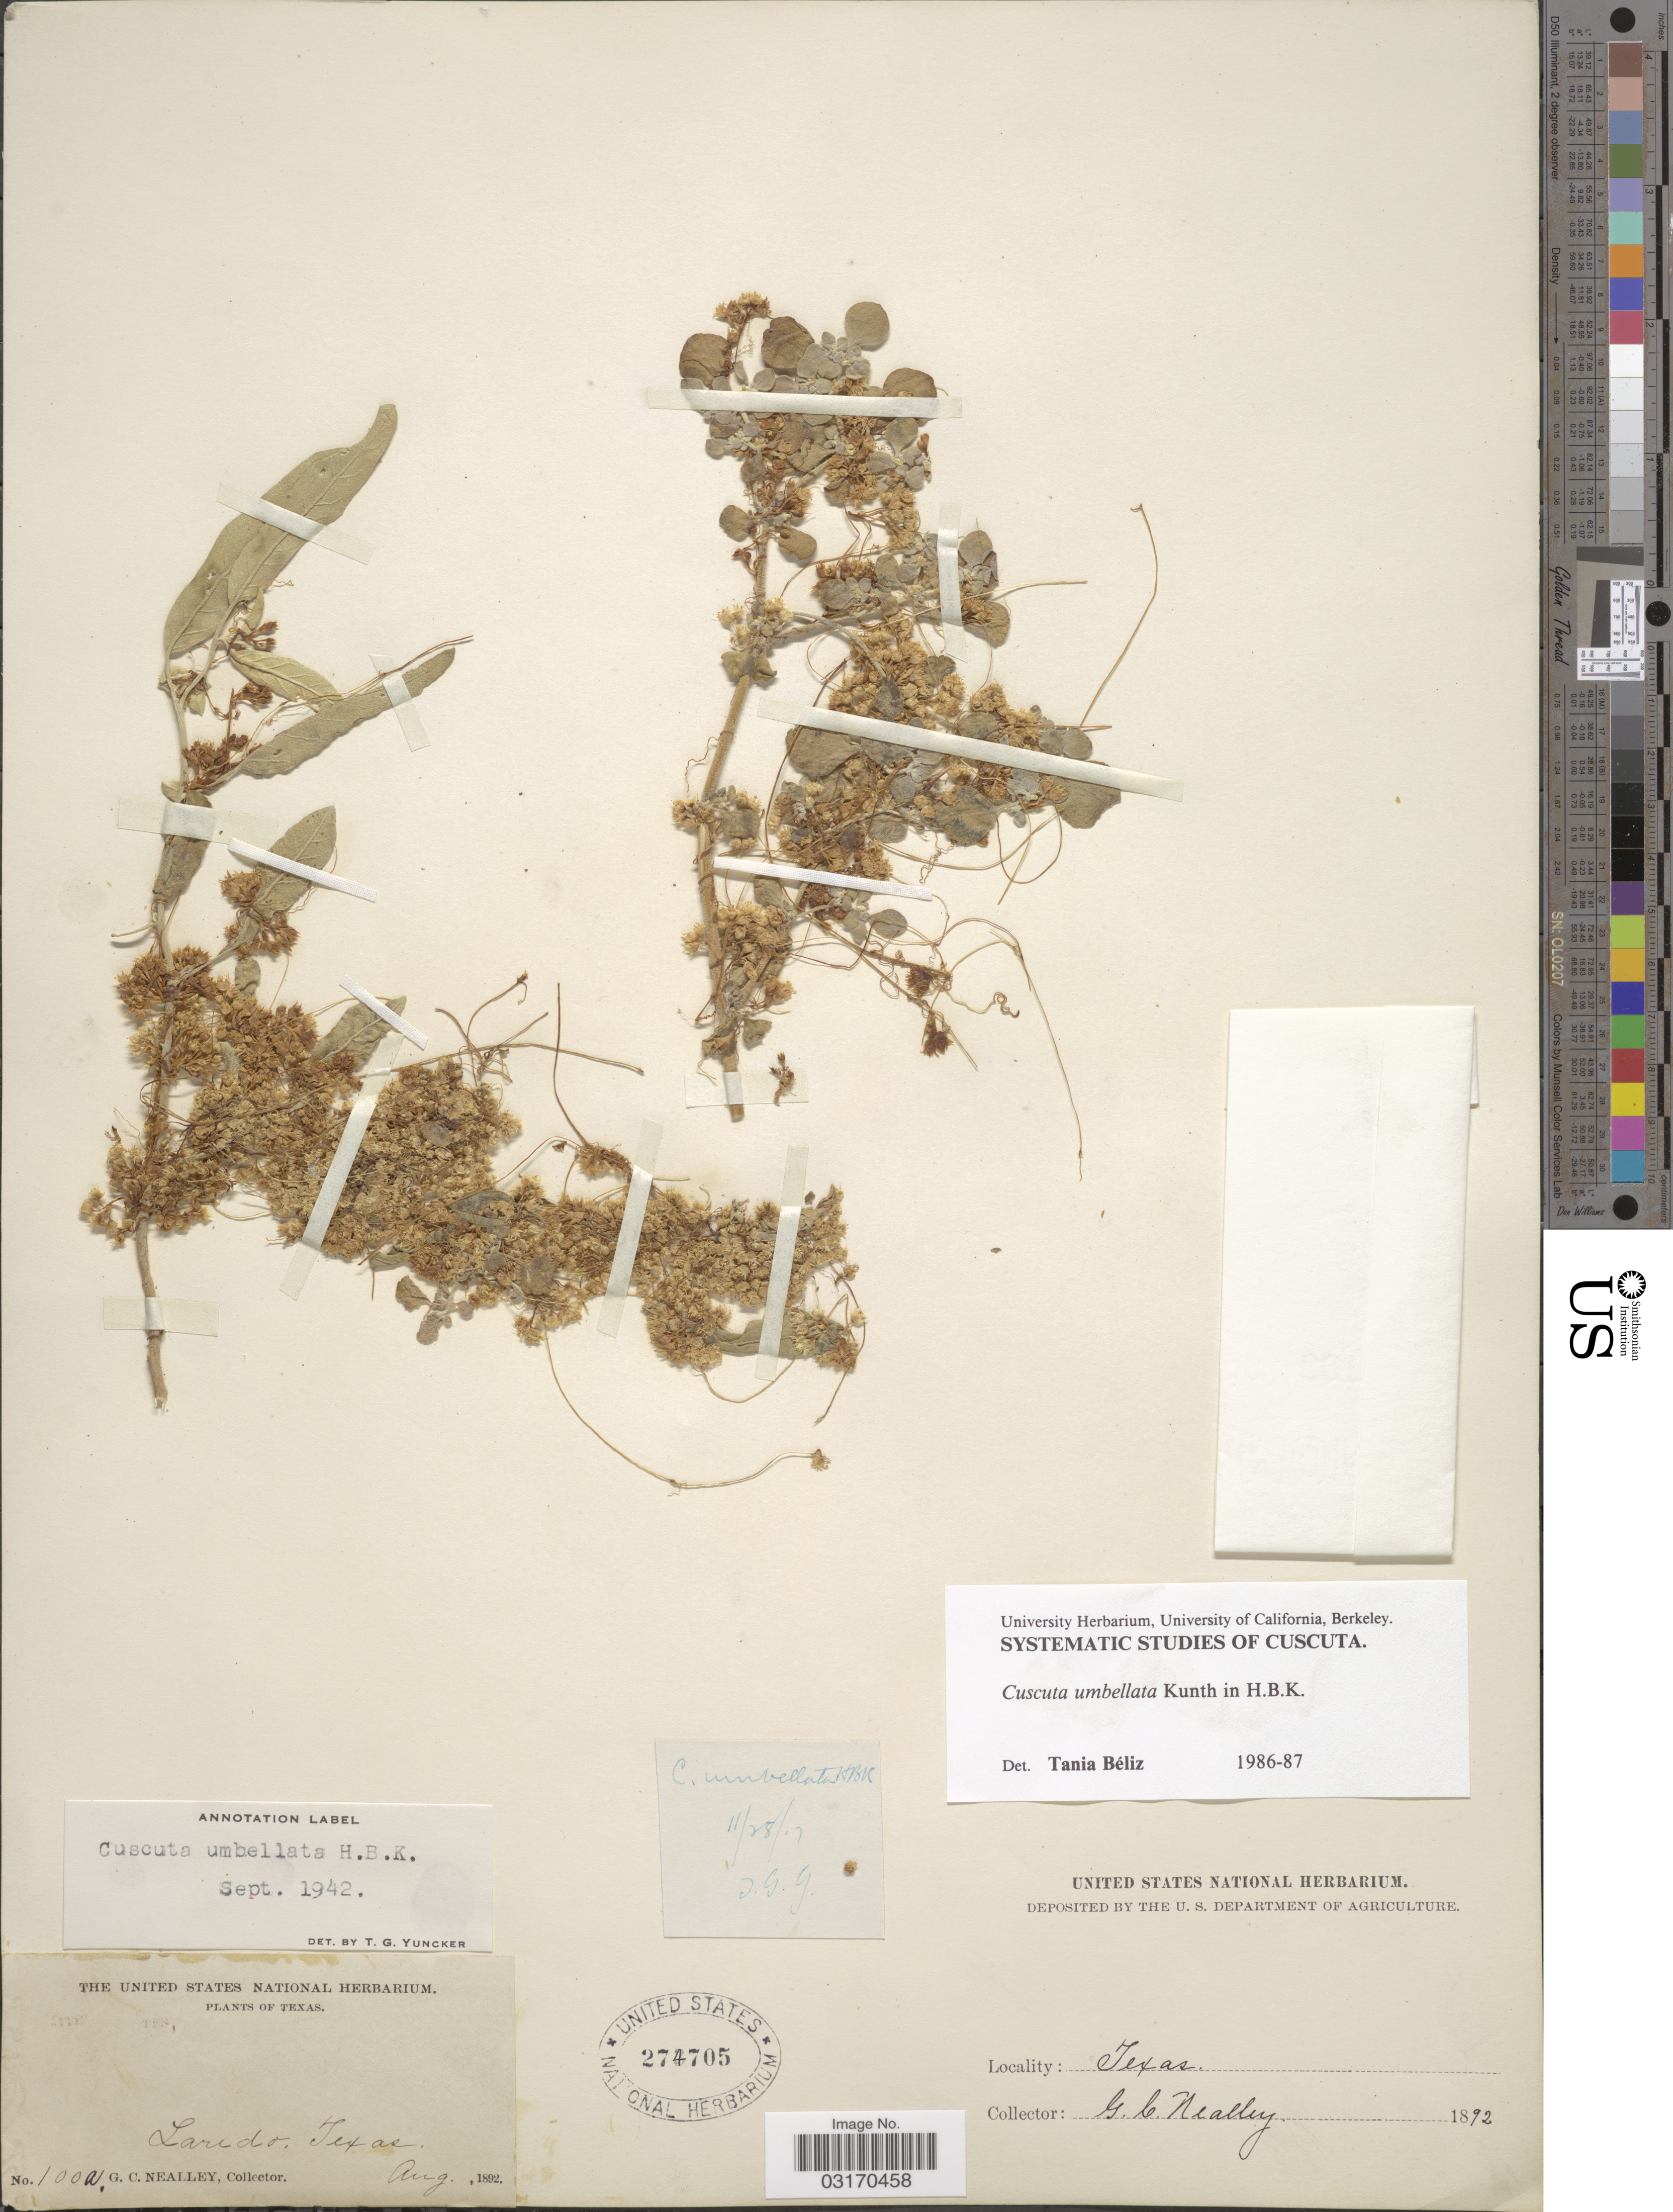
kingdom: Plantae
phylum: Tracheophyta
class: Magnoliopsida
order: Solanales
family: Convolvulaceae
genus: Cuscuta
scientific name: Cuscuta umbellata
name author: Kunth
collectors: G. C. Nealley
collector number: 100a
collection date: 1892-08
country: United States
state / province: Texas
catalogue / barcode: US 274705